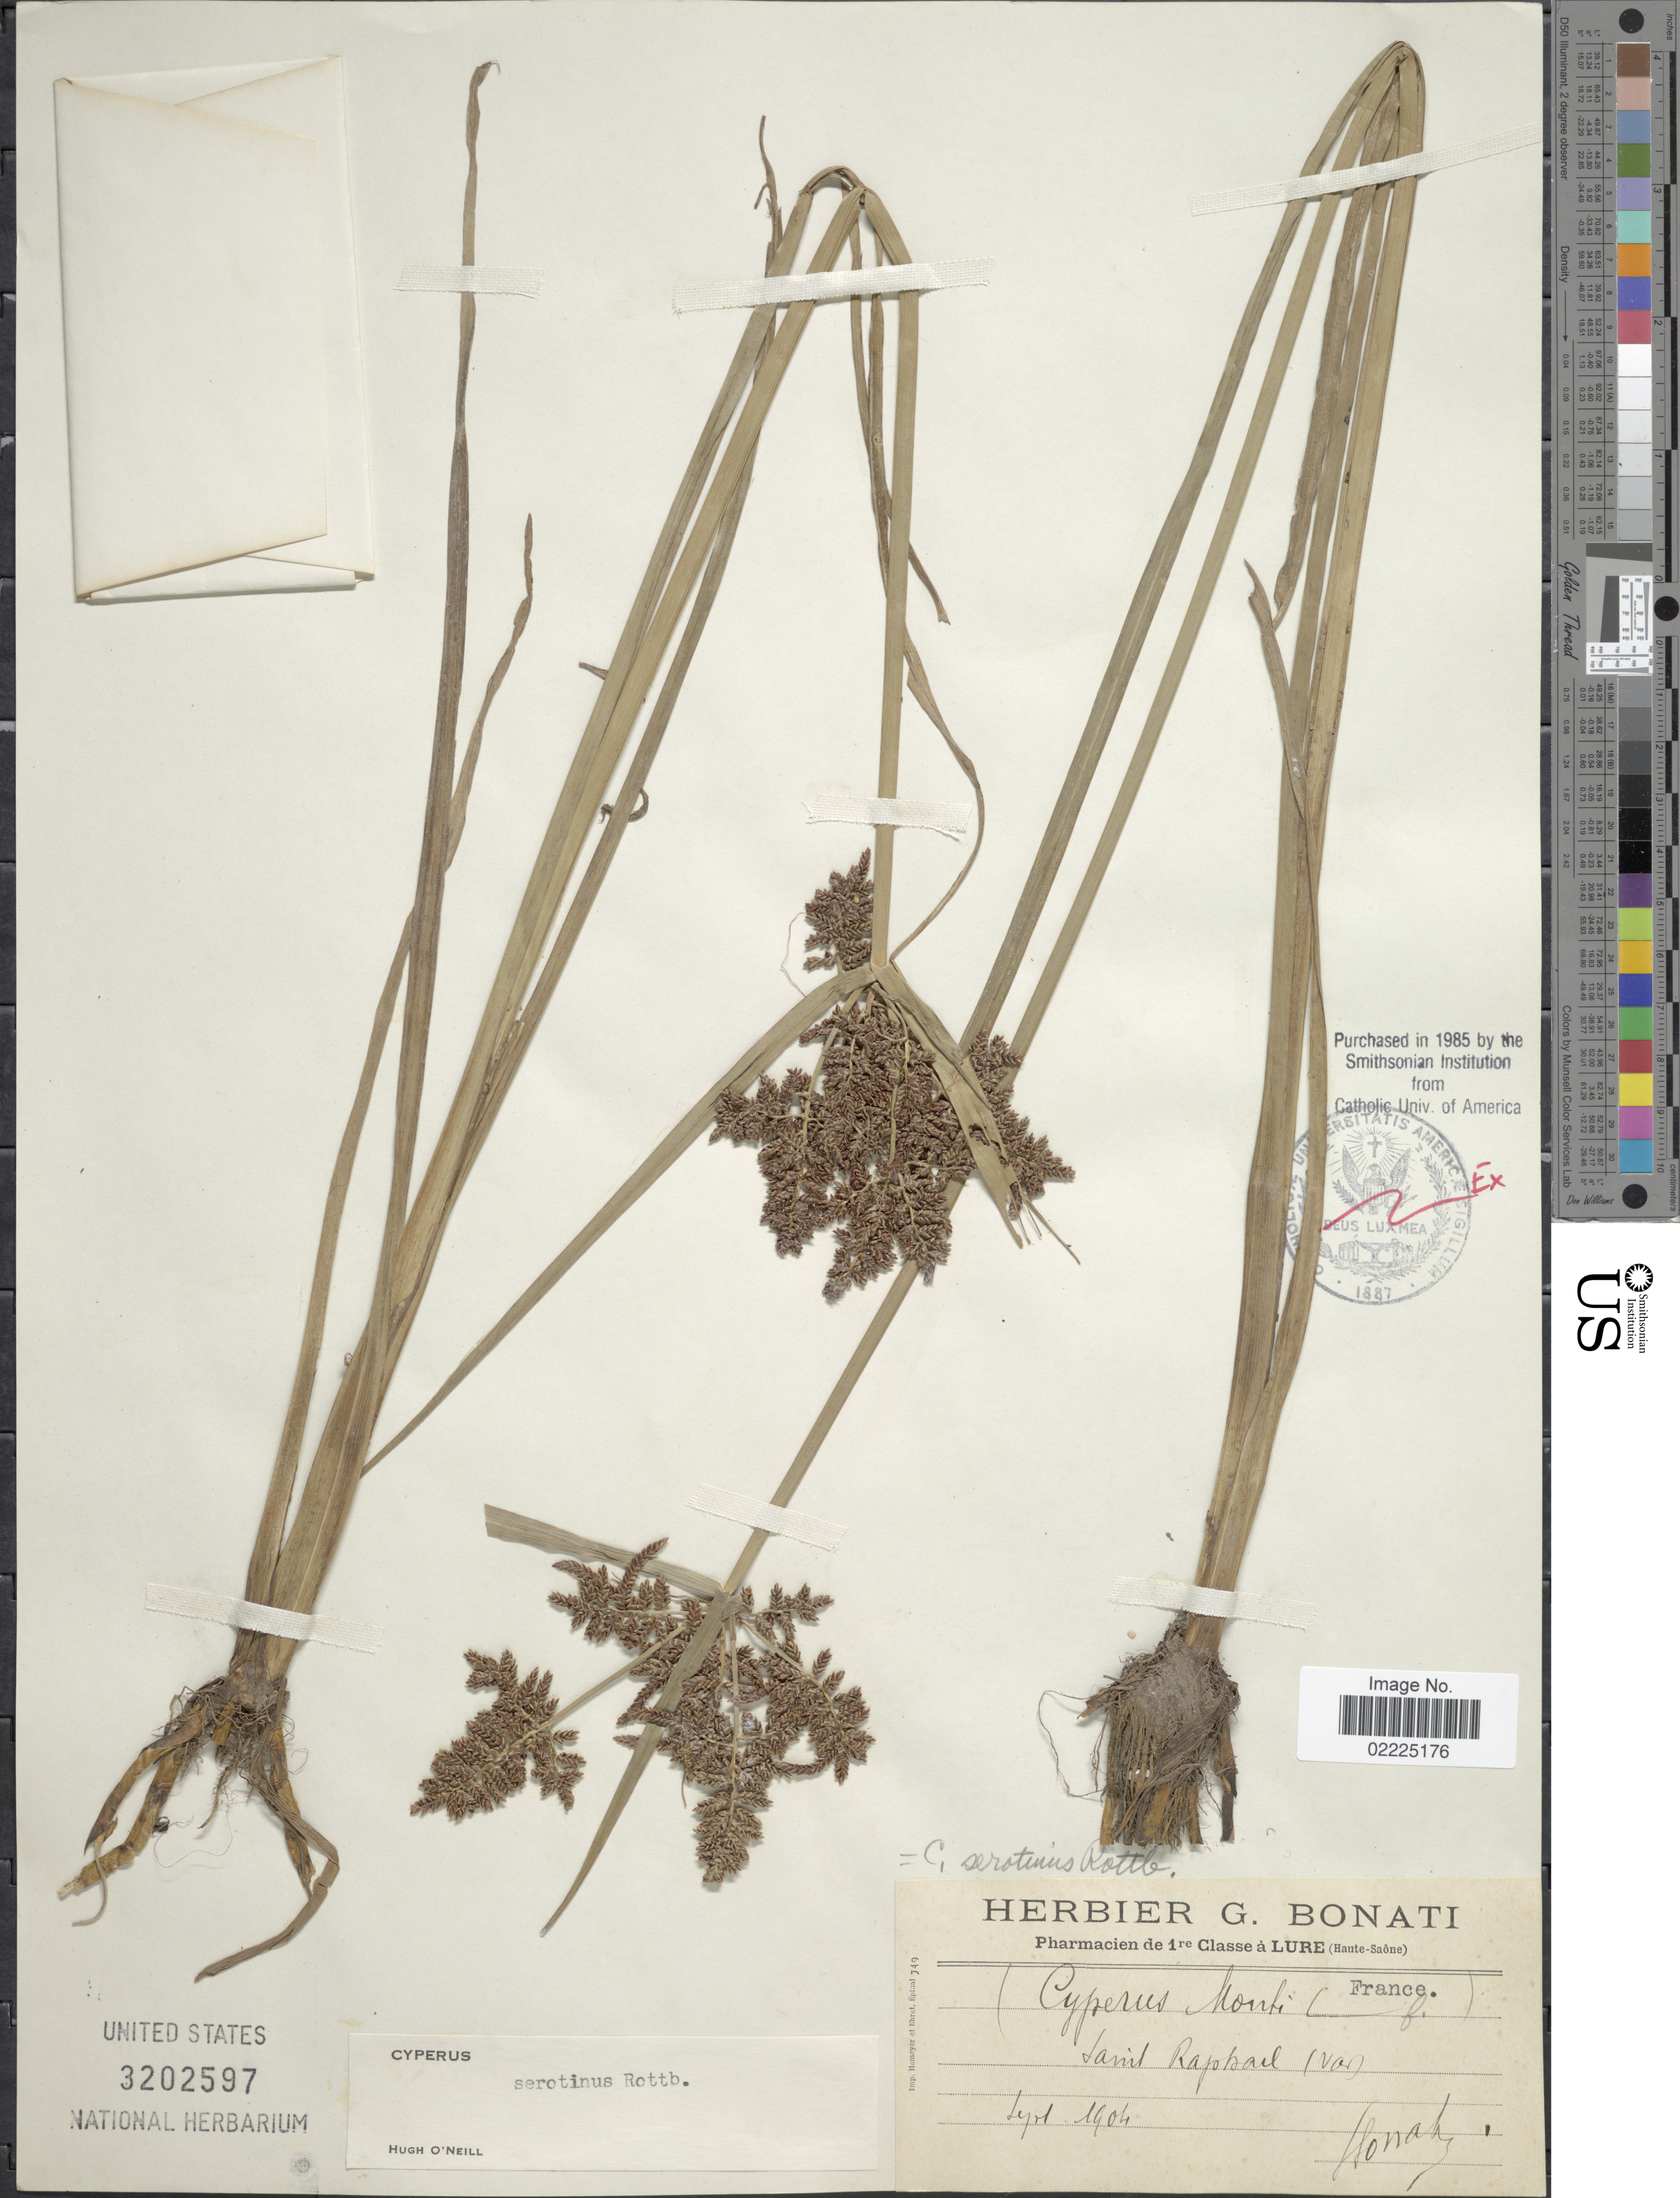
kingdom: Plantae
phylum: Tracheophyta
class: Liliopsida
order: Poales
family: Cyperaceae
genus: Cyperus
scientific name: Cyperus serotinus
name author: Rottb.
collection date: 1904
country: France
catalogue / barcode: US 3202597